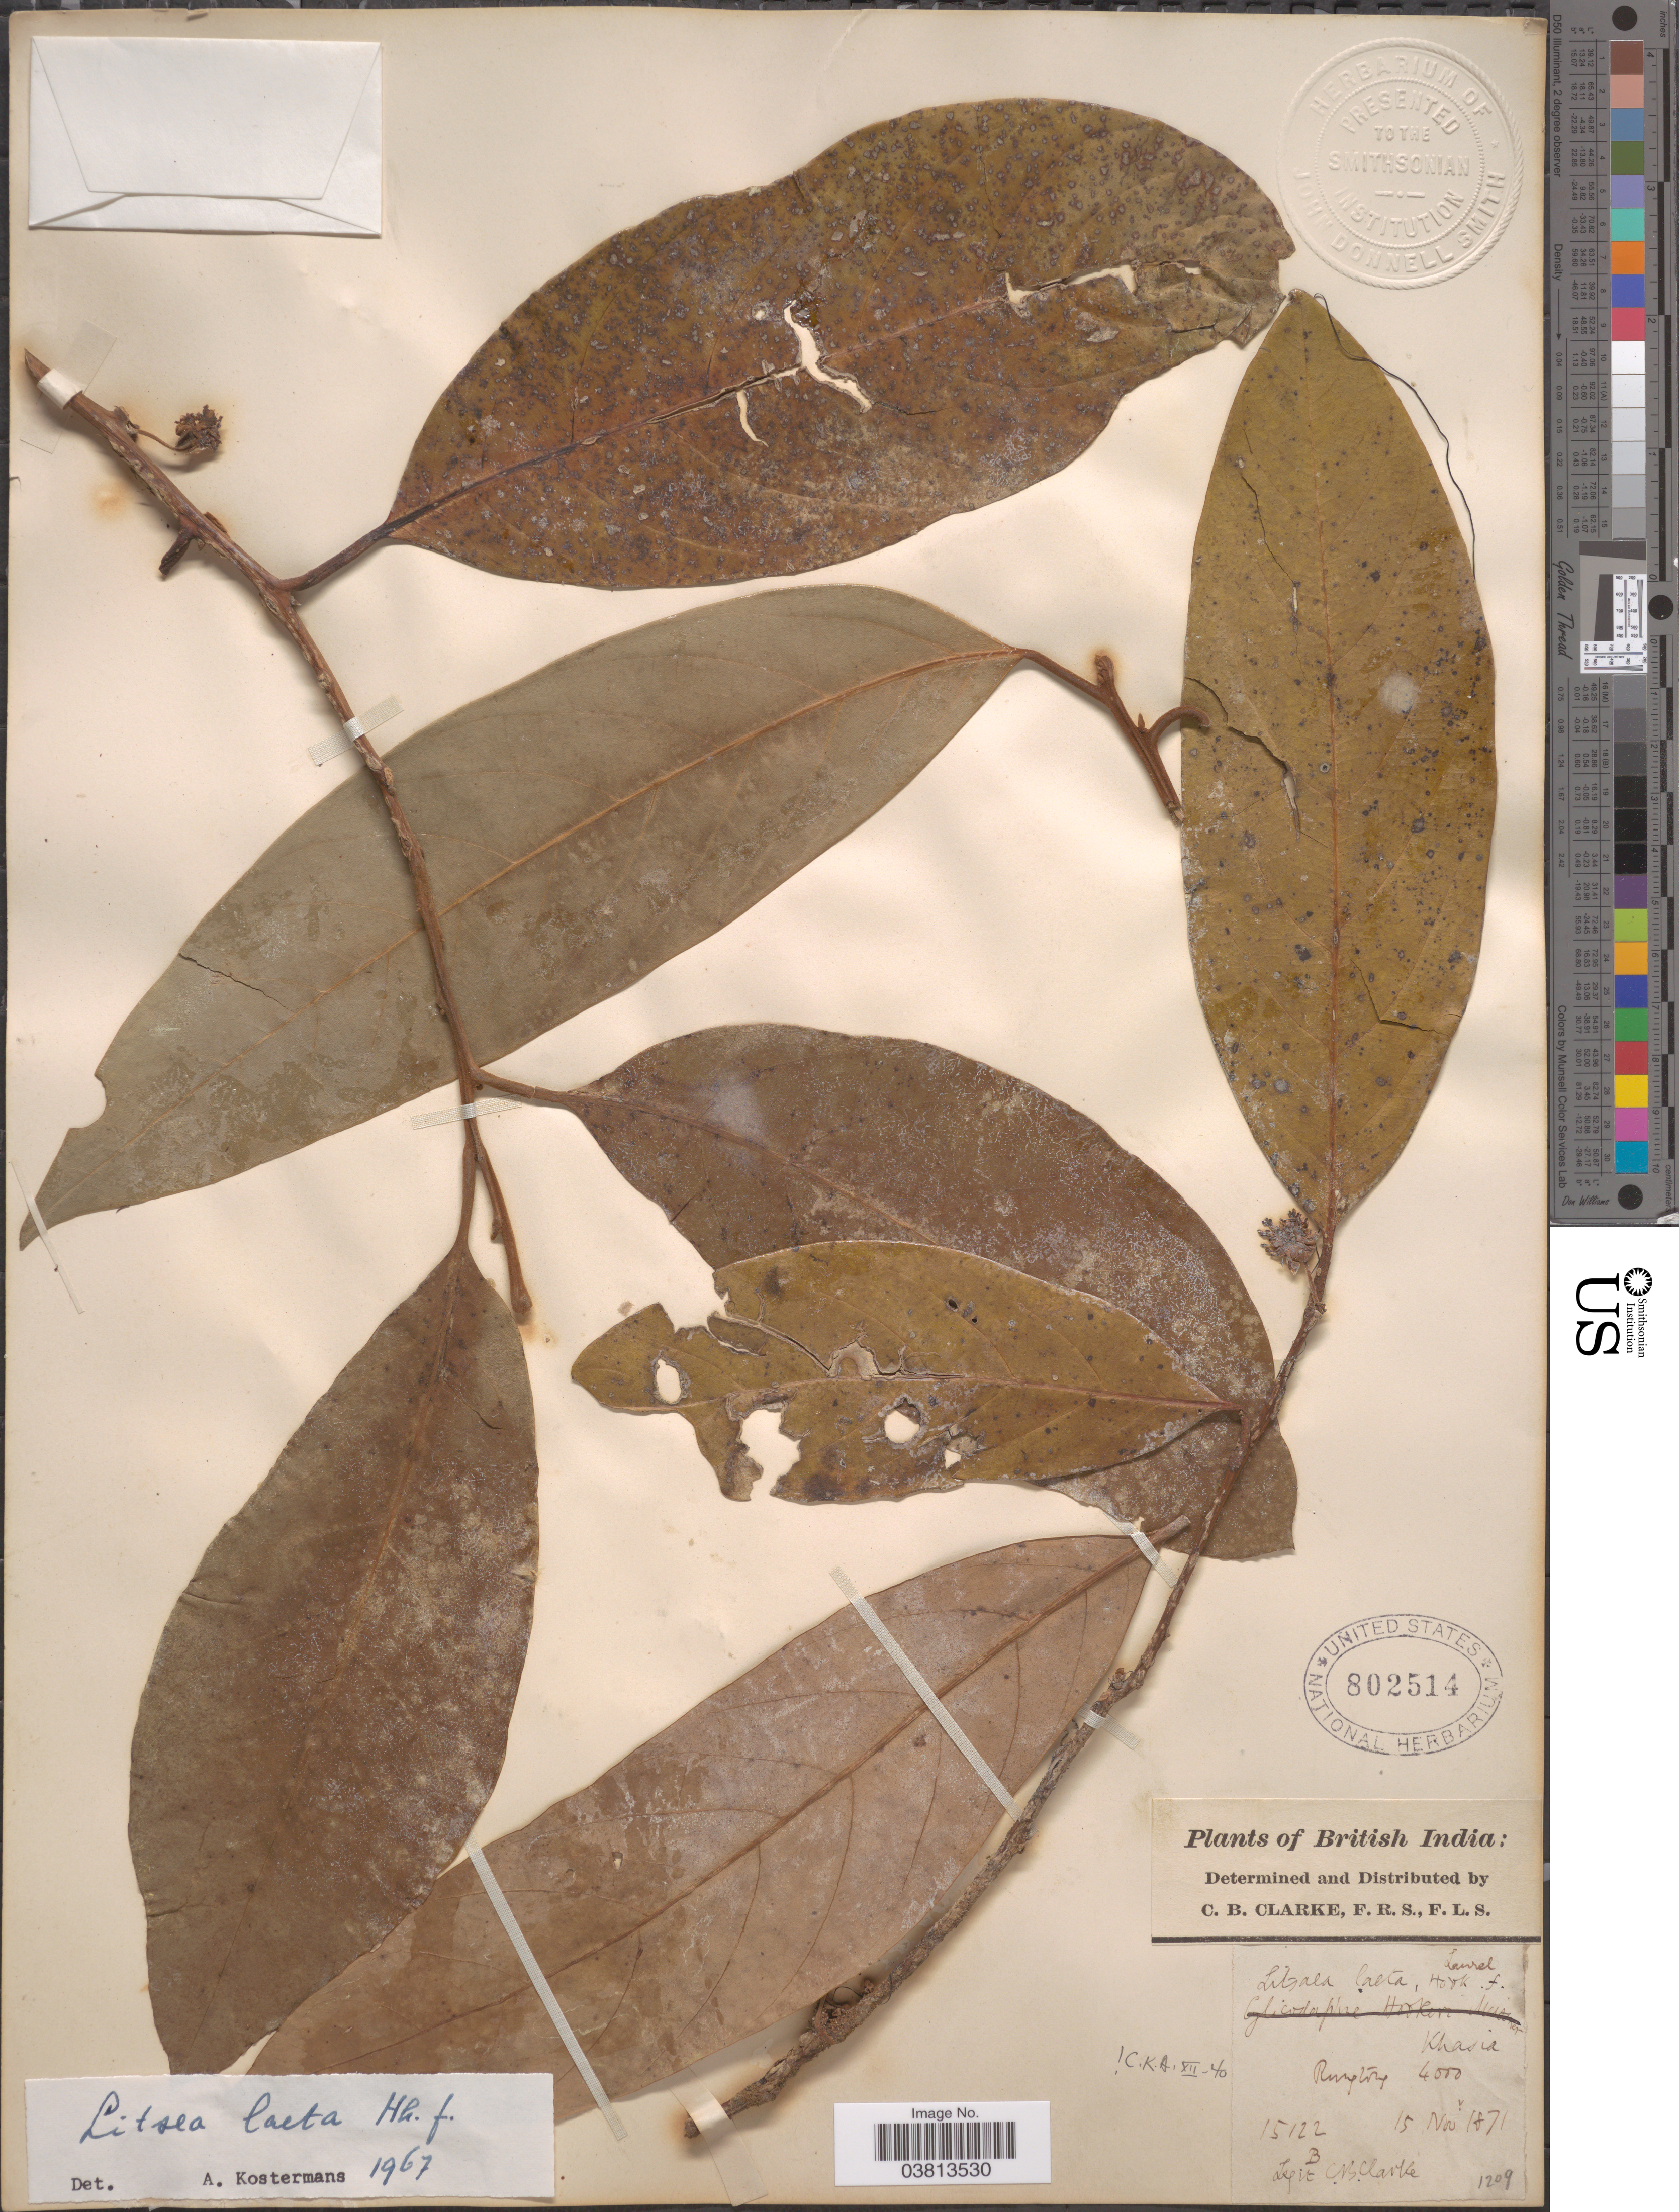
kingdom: Plantae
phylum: Tracheophyta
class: Magnoliopsida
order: Laurales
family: Lauraceae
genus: Litsea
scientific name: Litsea laeta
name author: (Wall. ex Nees) Hook. f.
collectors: C. B. Clarke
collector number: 15122B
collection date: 1871-11-15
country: India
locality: British India. Rungtong.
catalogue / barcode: US 802514